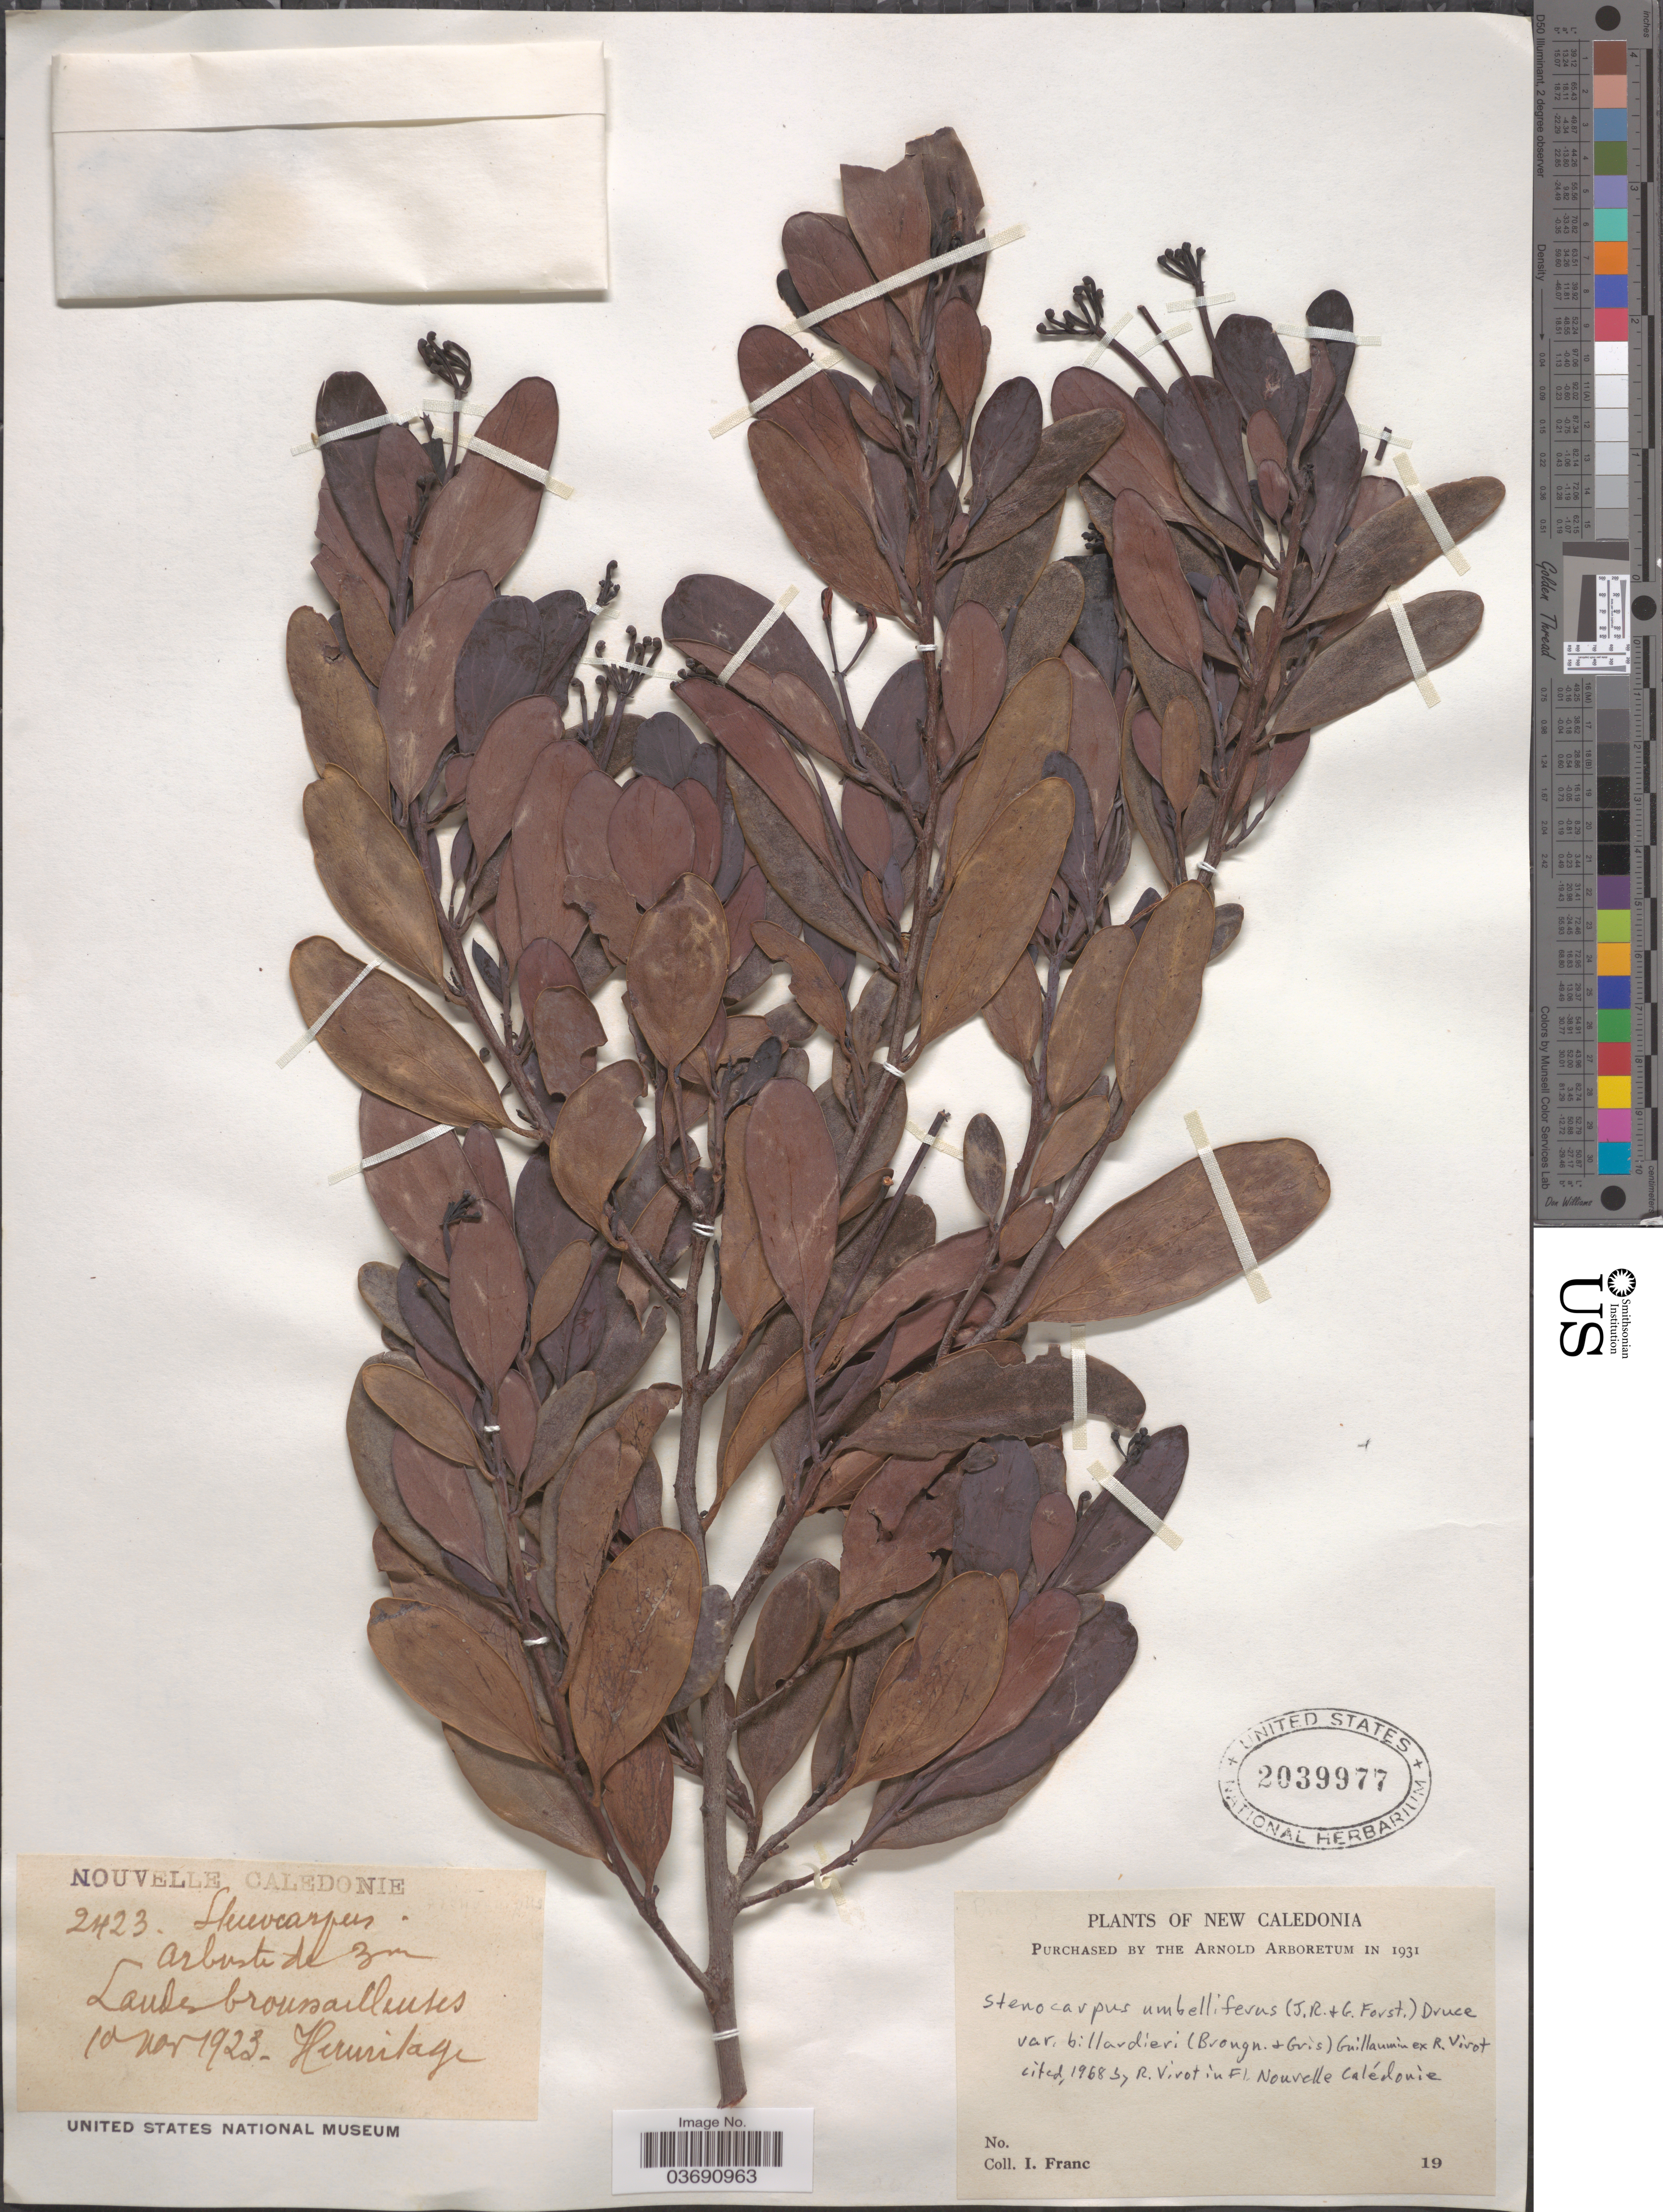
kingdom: Plantae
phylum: Tracheophyta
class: Magnoliopsida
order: Proteales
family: Proteaceae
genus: Stenocarpus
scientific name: Stenocarpus umbellifer var. billardieri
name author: (Brongn. & Gris) Guillaumin ex R. Virot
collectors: I. Franc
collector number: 2423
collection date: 1923-11-10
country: New Caledonia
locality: Nouvelle Caledonia. Lands broussailleuses Hermitage.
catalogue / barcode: US 2039977